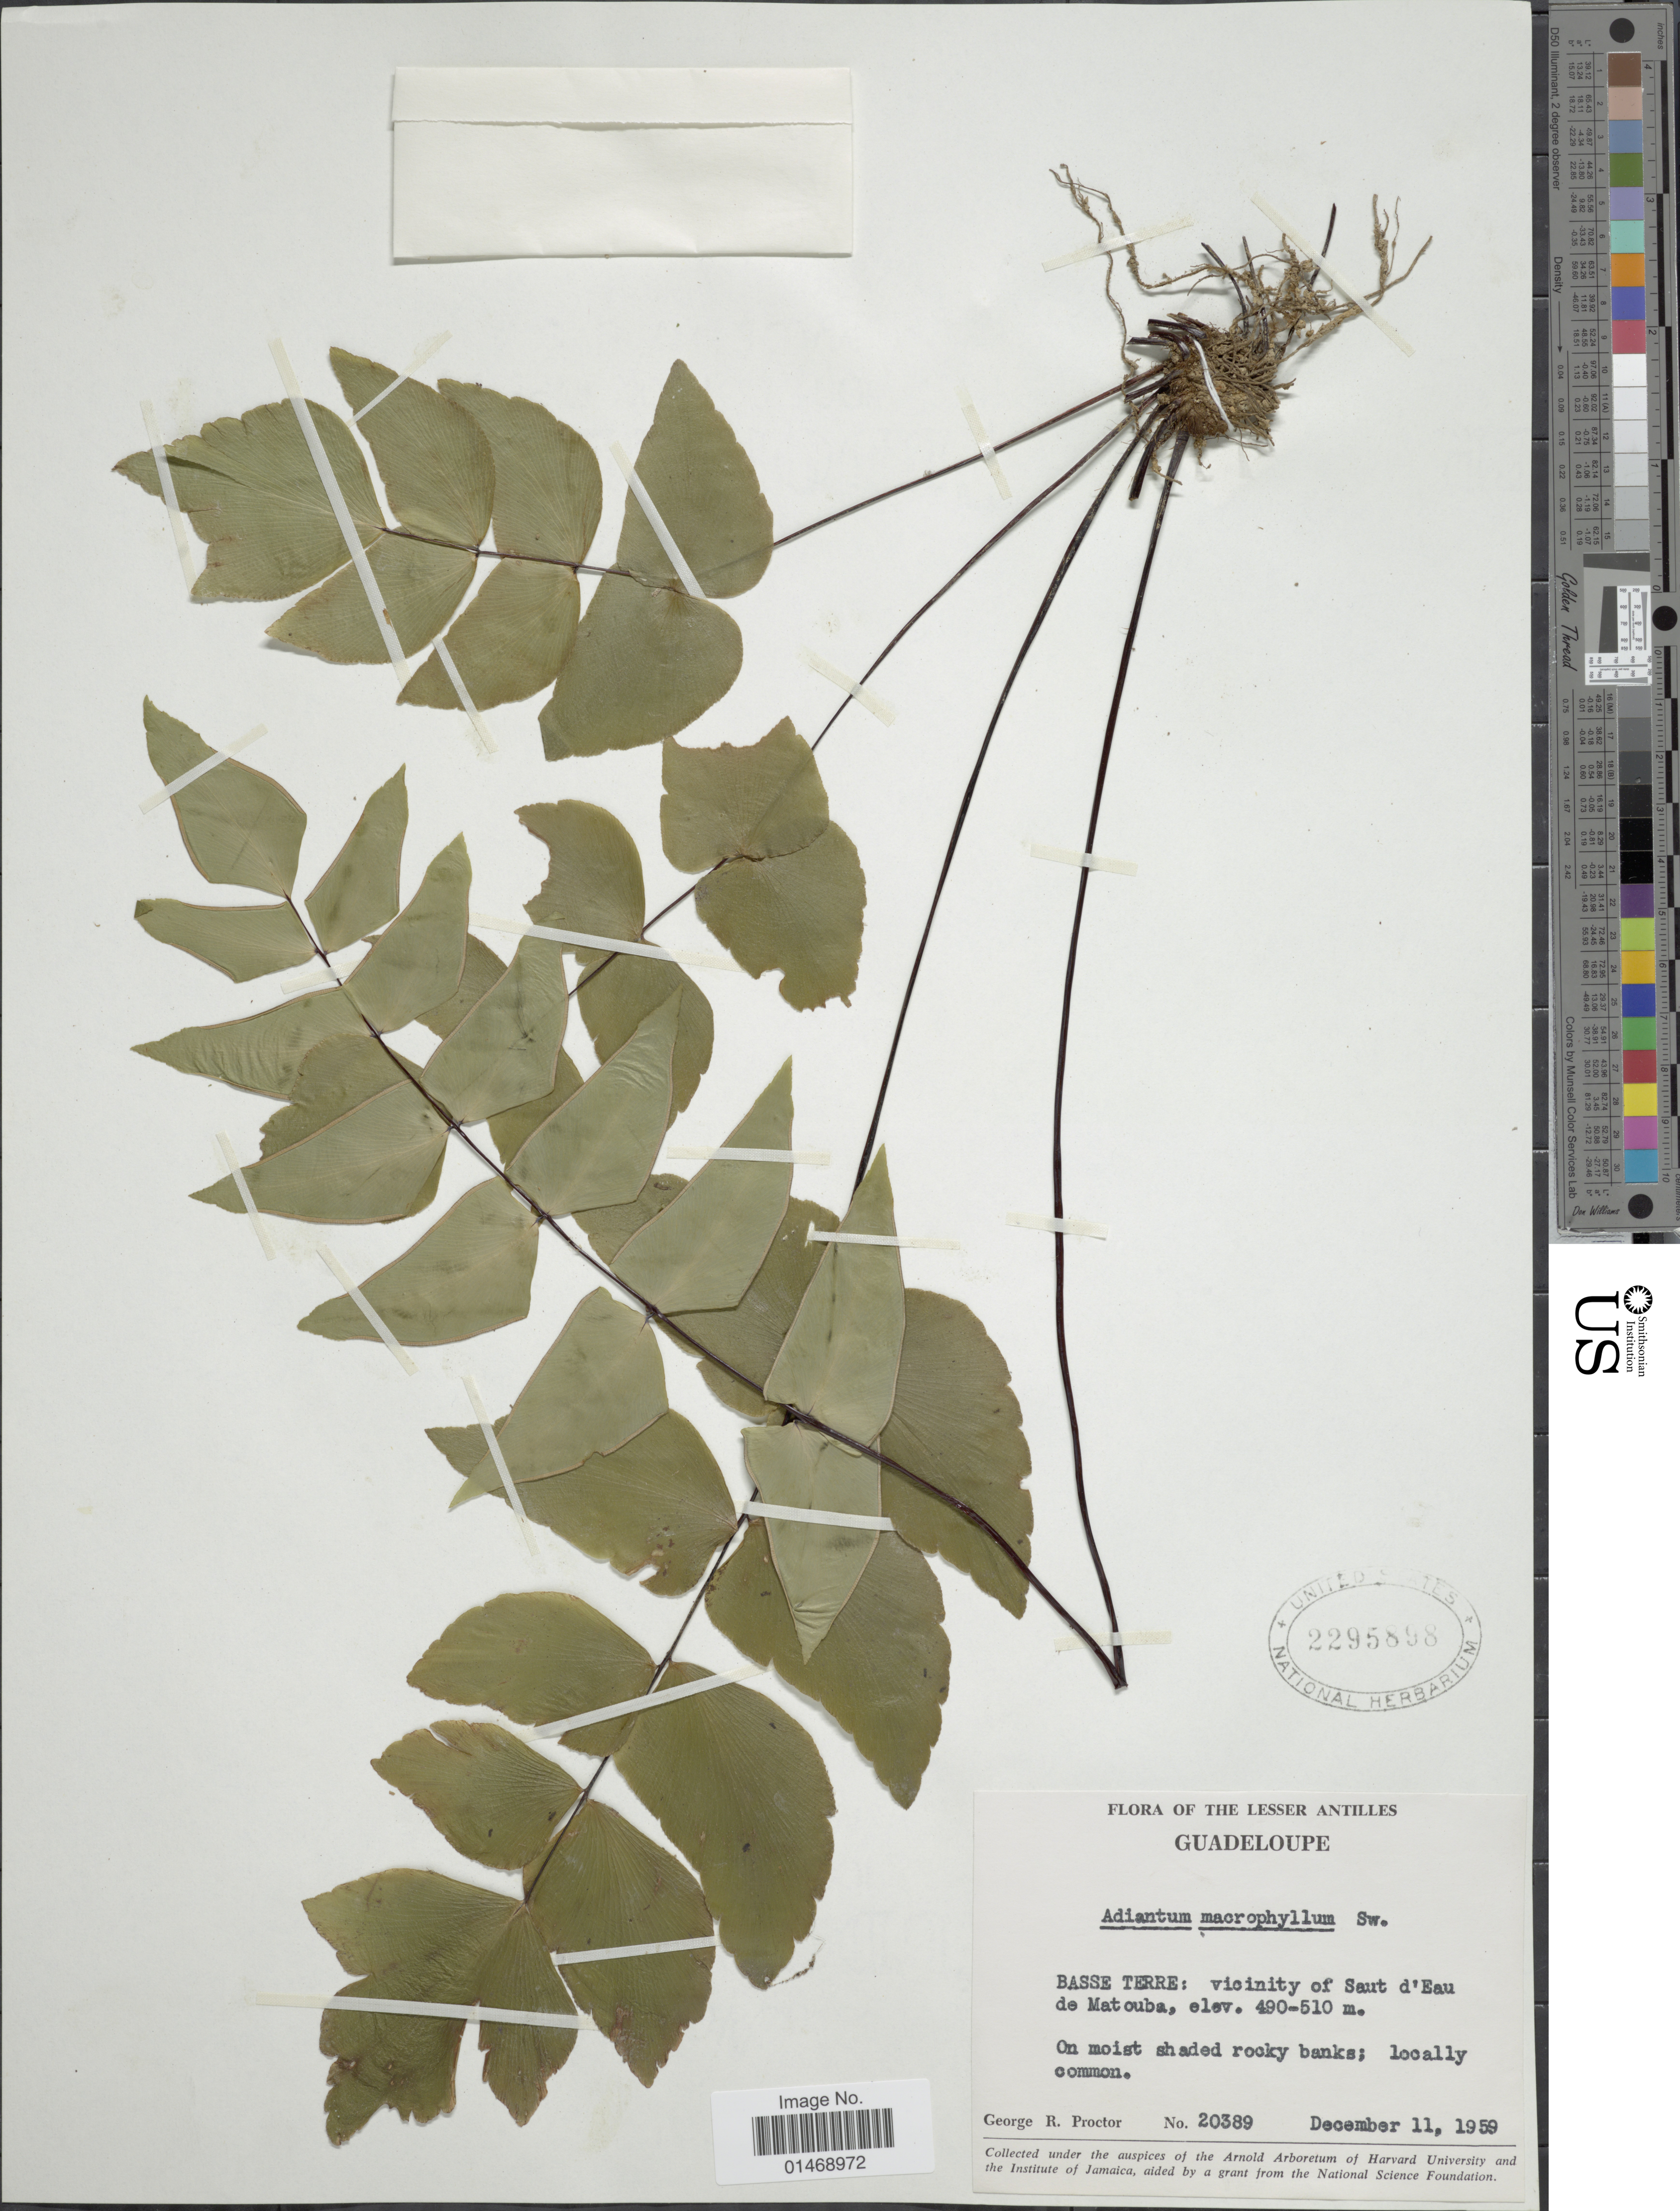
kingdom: Plantae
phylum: Tracheophyta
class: Polypodiopsida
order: Polypodiales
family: Pteridaceae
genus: Adiantum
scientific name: Adiantum macrophyllum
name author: Sw.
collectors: G. R. Proctor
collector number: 20389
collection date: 1959-12-11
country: Guadeloupe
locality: The Lesser Antilles, basse terre: vicinity of Saut d'Eau de Matouba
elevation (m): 490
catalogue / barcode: US 2295898